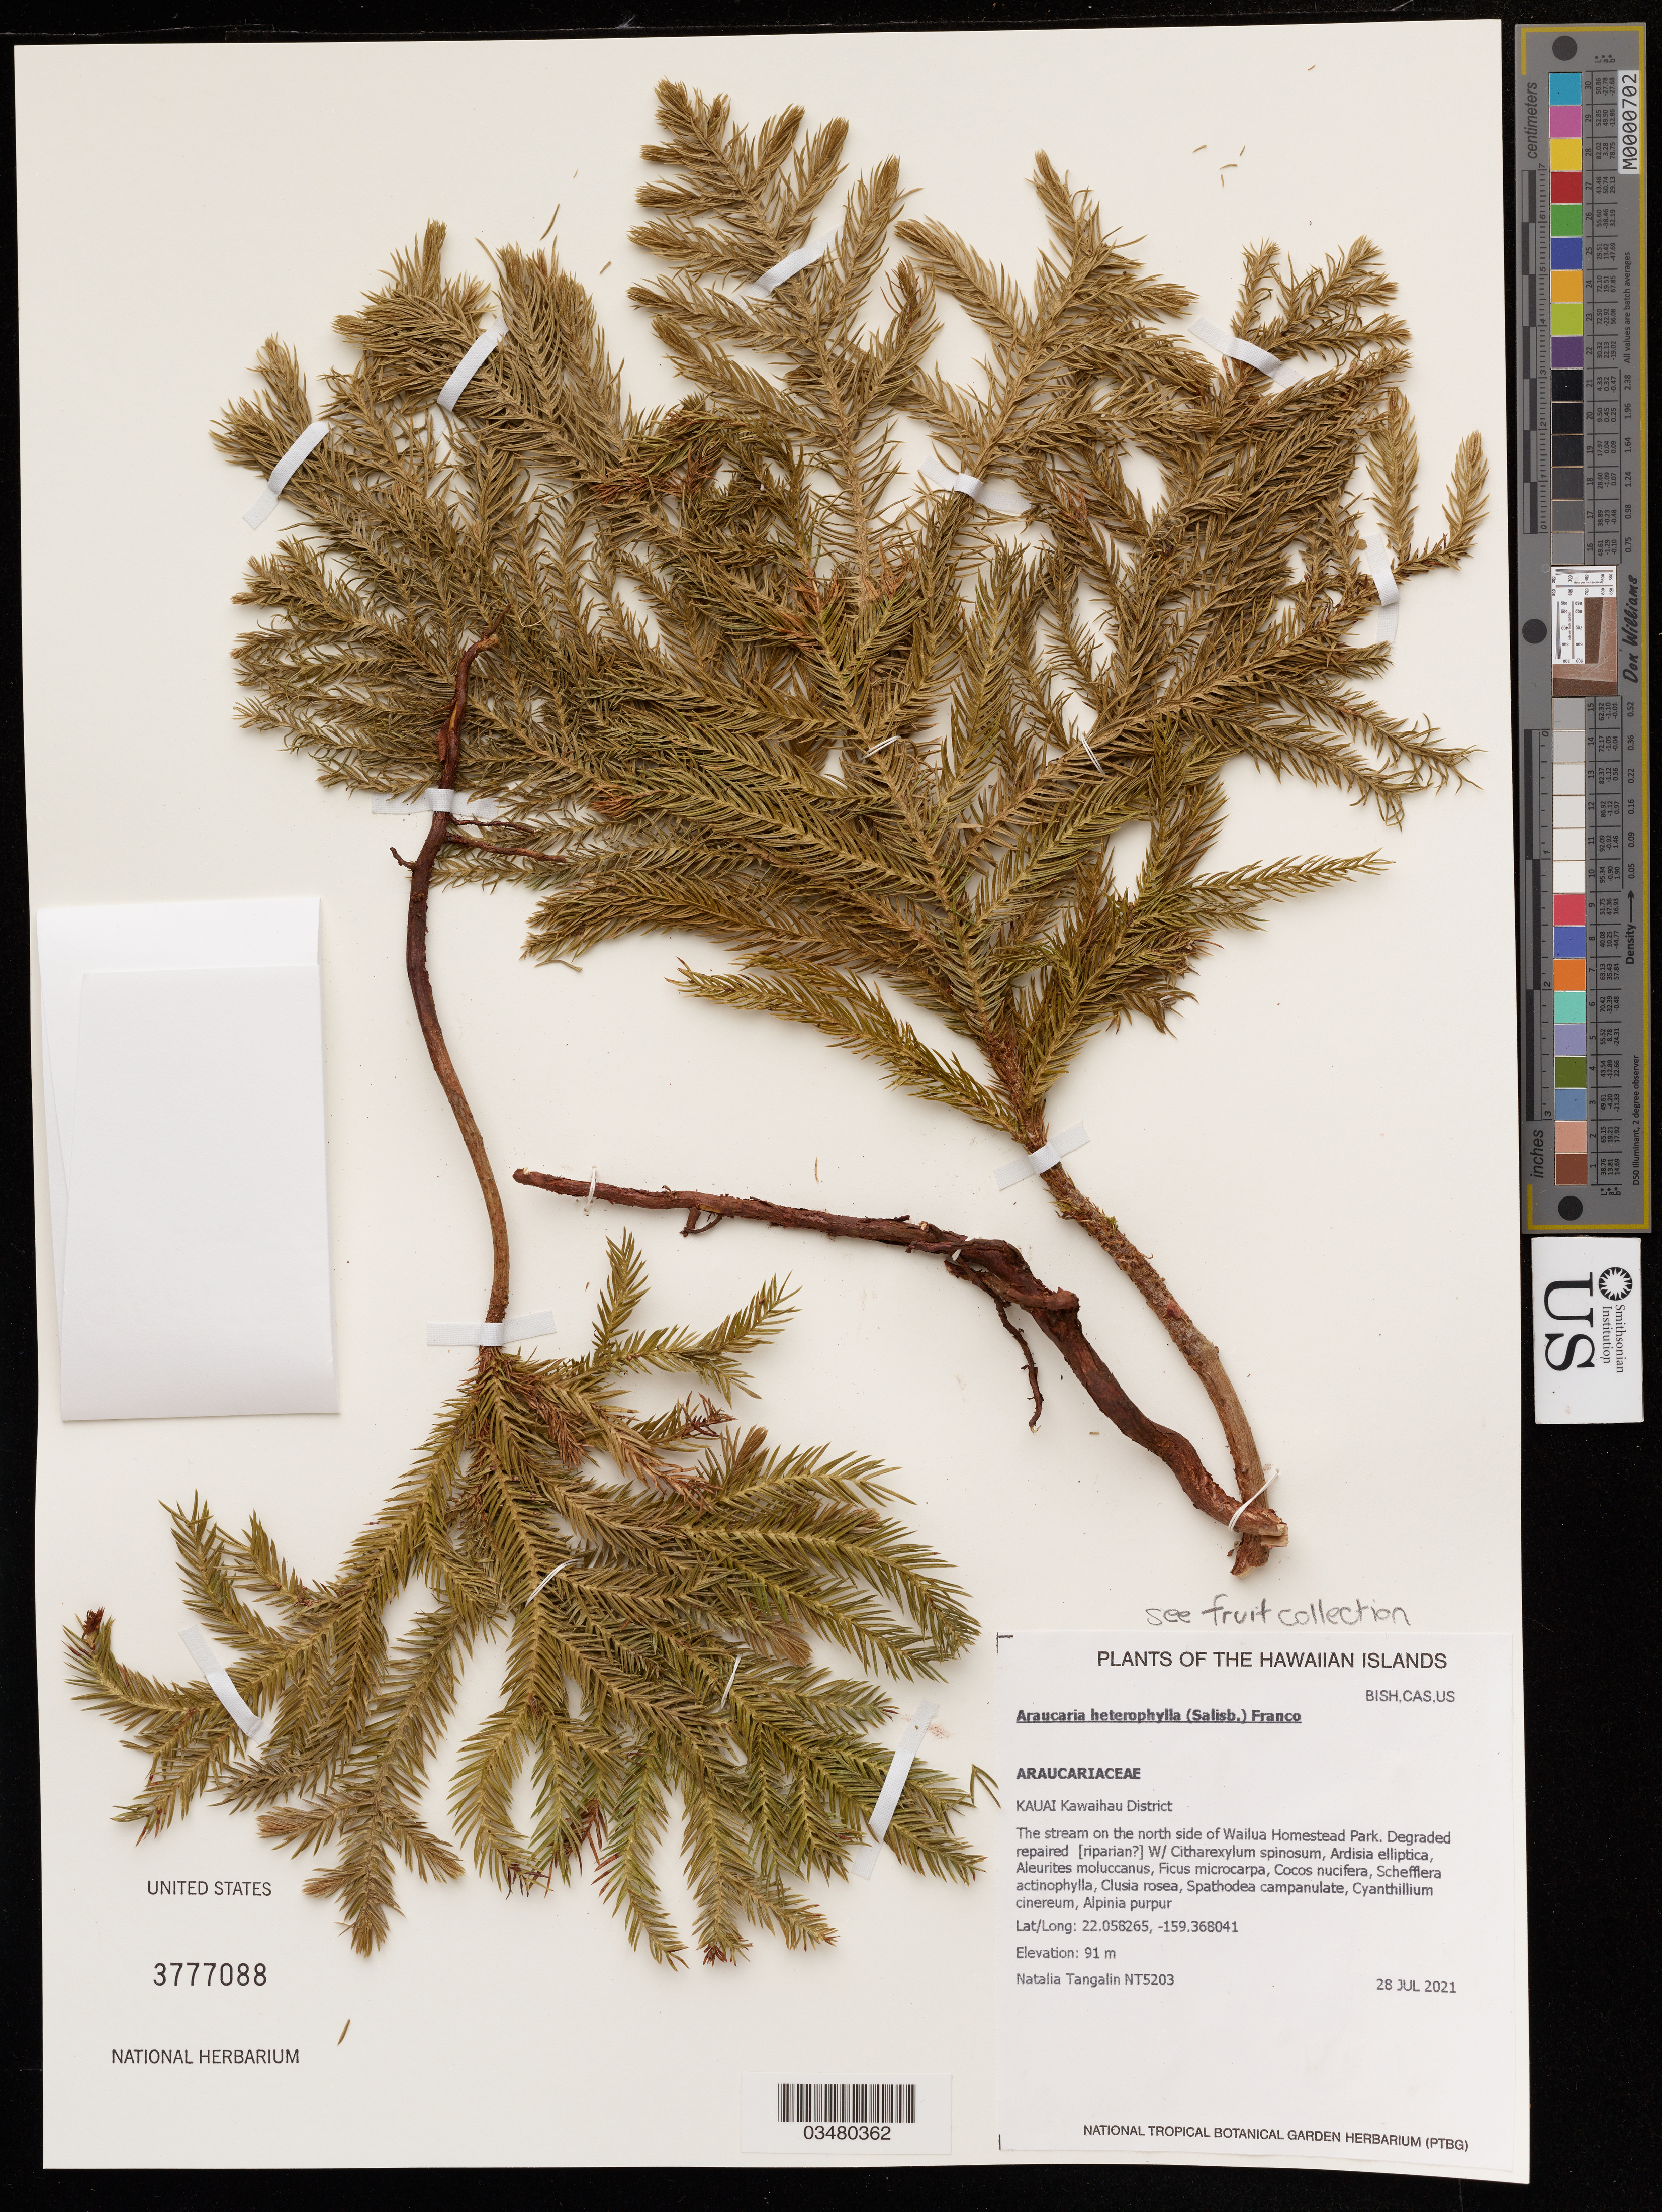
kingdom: Plantae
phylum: Tracheophyta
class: Pinopsida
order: Pinales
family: Araucariaceae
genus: Araucaria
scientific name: Araucaria heterophylla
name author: (Salisb.) Franco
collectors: N. Tangalin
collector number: NT5203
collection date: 2021-07-28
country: United States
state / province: Hawaii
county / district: Kaua'i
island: Kaua'i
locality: Kawaihau District, stream on the north side of Wailua Homestead Park.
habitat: Degraded riparian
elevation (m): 91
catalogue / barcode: US 3777088